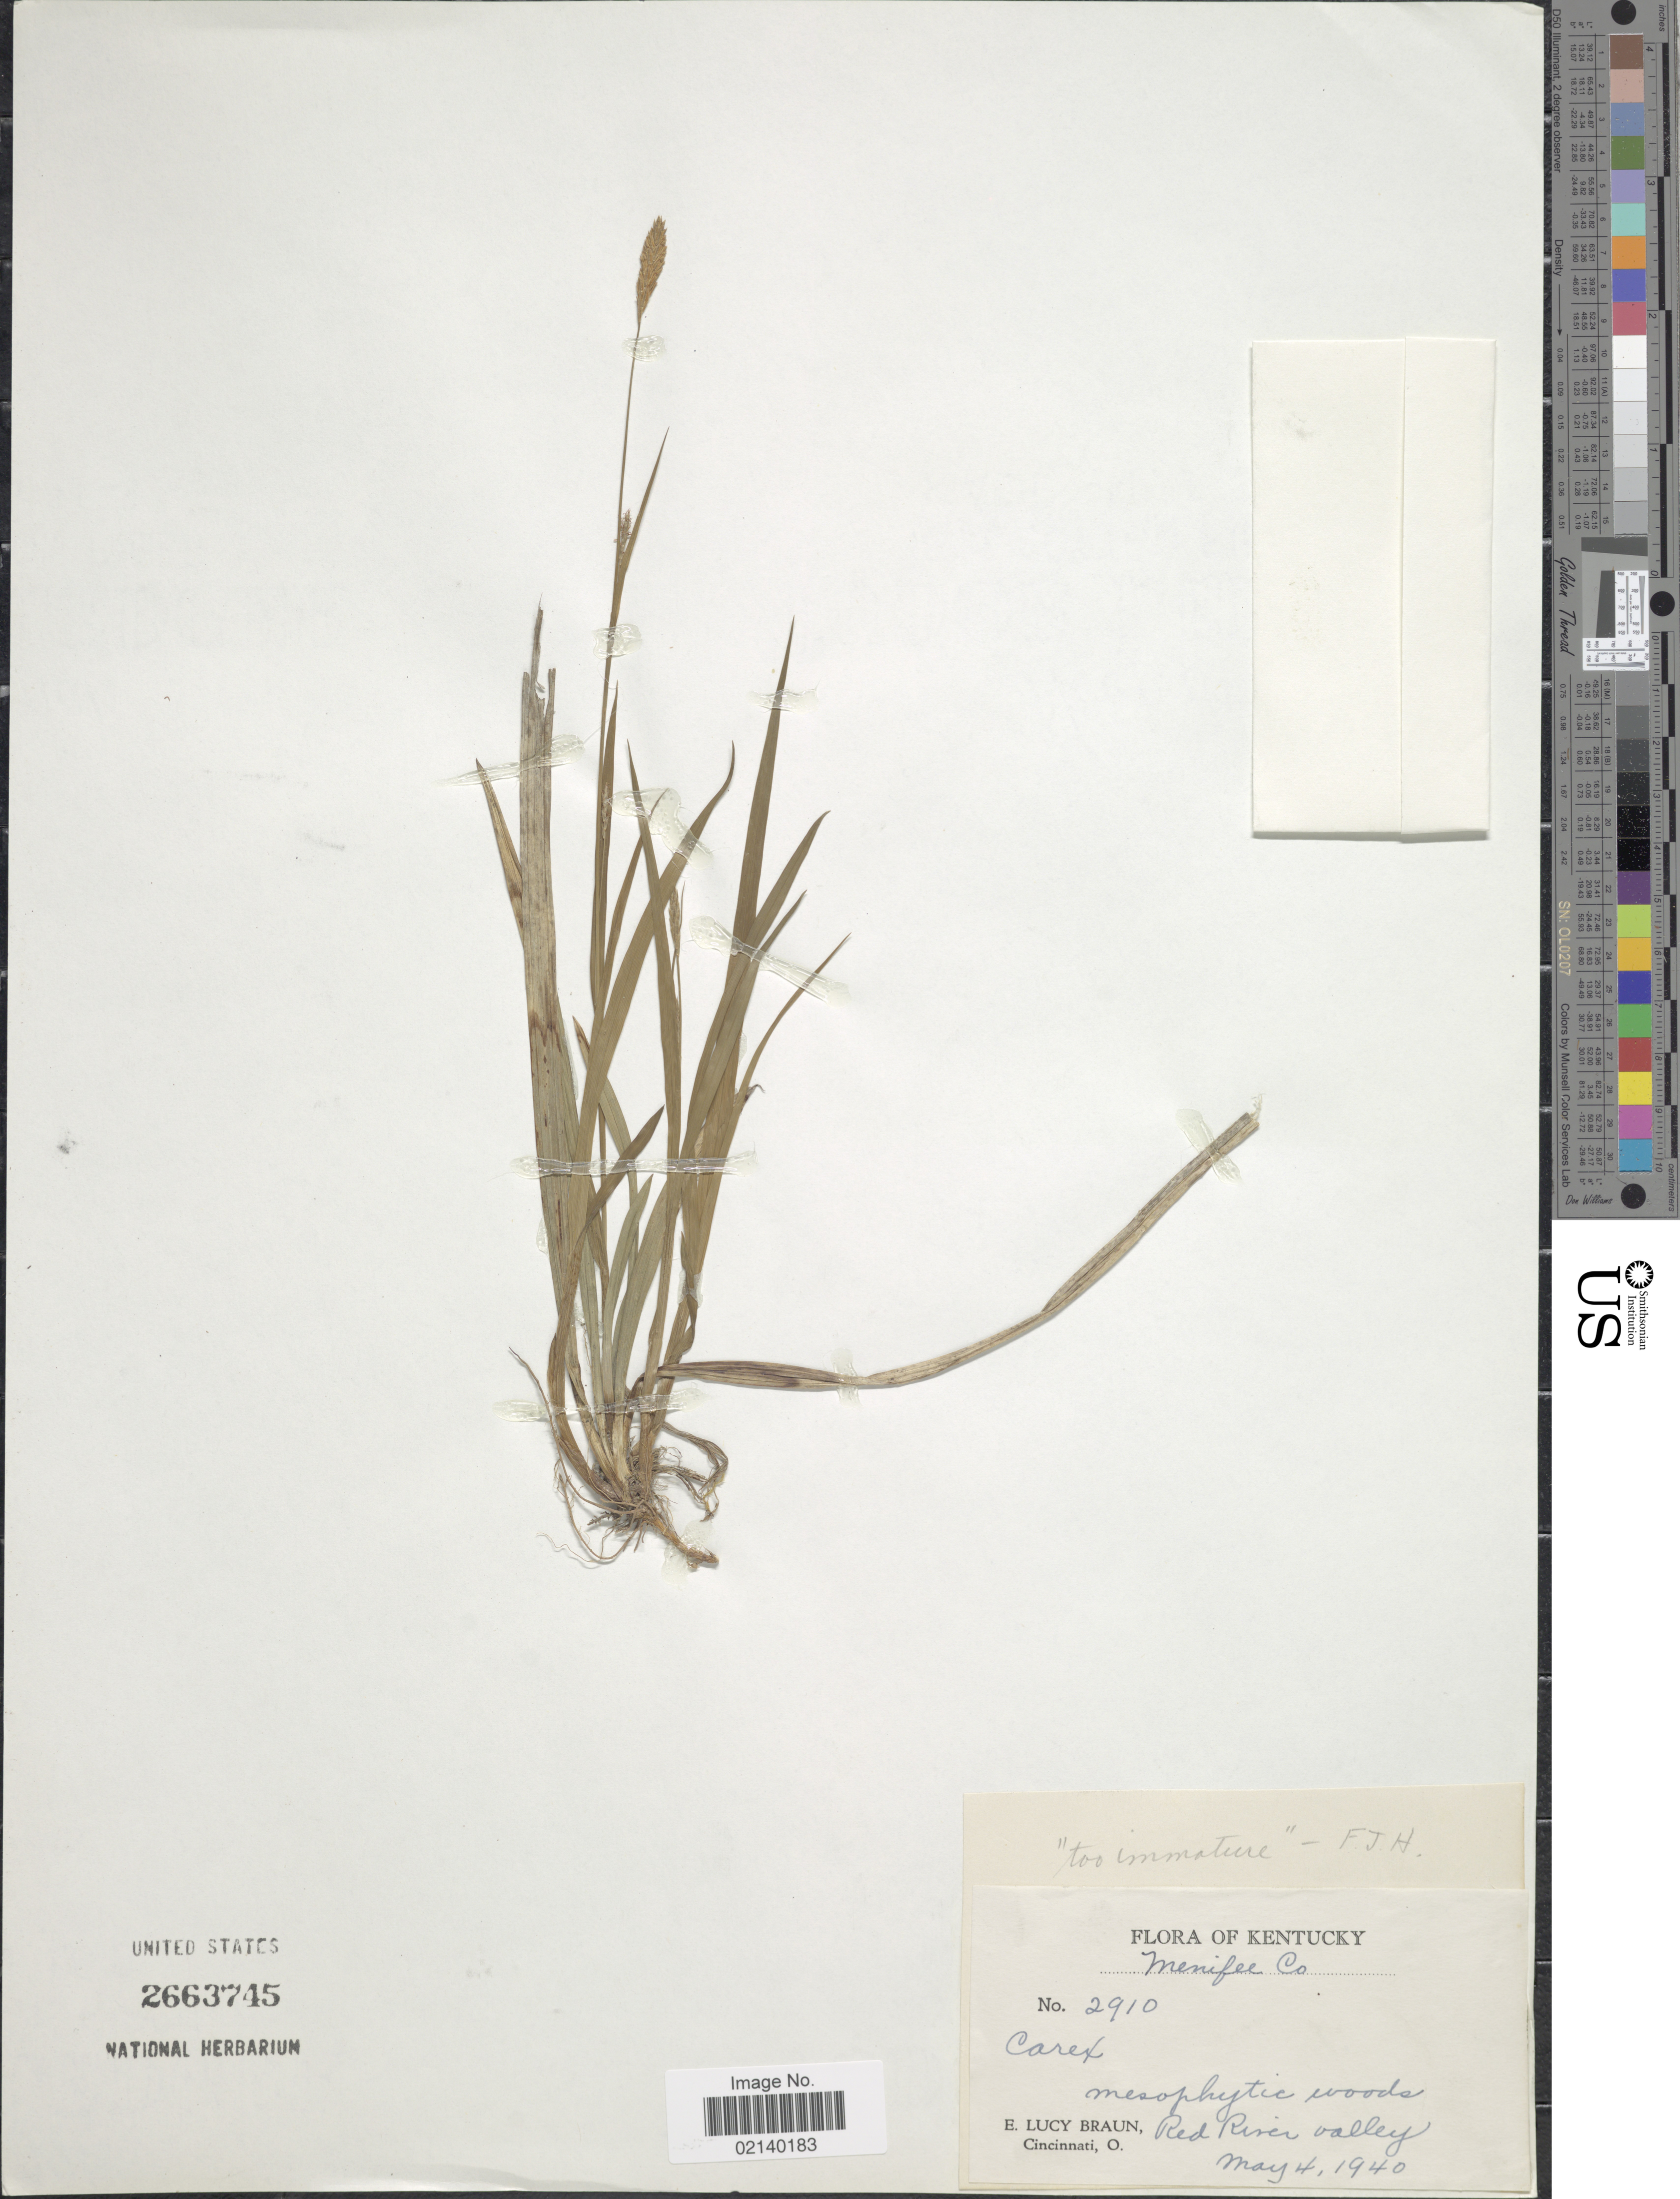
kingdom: Plantae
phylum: Tracheophyta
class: Liliopsida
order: Poales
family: Cyperaceae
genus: Carex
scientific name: Carex sp.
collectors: E. L. Braun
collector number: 2910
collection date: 1940-05-04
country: United States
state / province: Kentucky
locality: Red Pine valley. Menifee Co.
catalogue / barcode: US 2663745